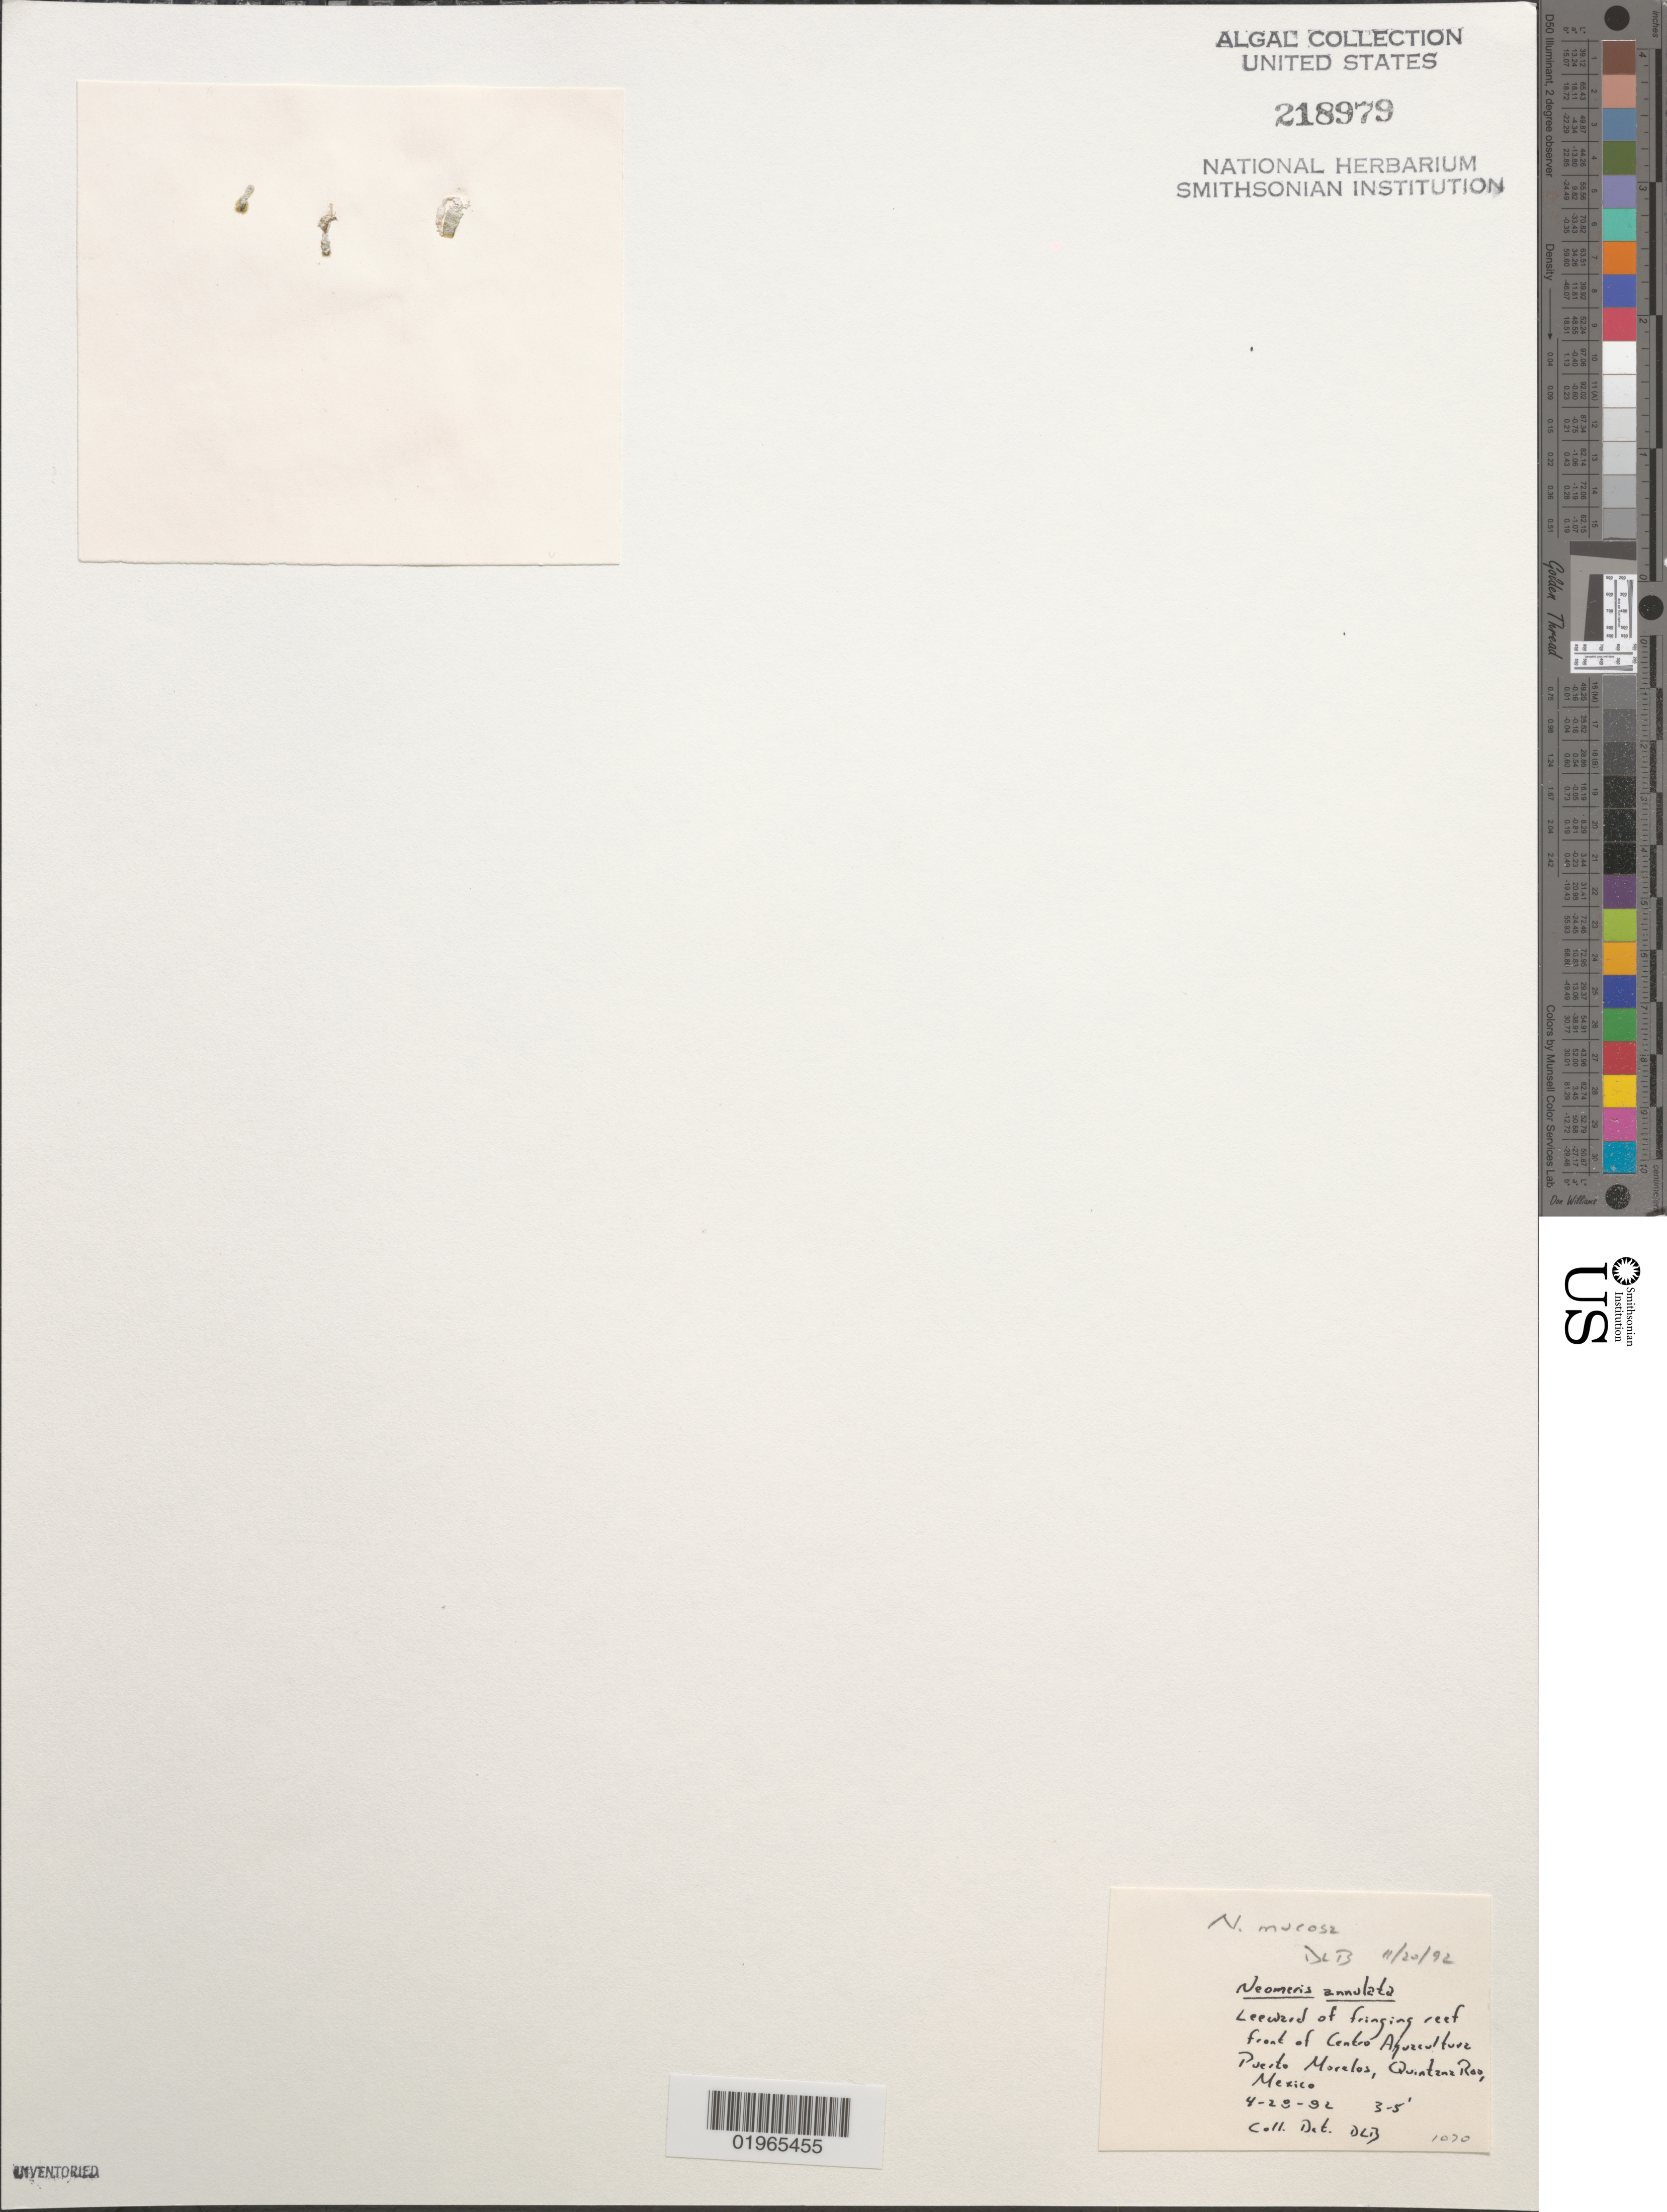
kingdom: Plantae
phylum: Chlorophyta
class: Ulvophyceae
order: Dasycladales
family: Dasycladaceae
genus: Neomeris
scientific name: Neomeris mucosa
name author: M. Howe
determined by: Ballantine, D. L.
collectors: D.L. Ballantine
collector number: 1070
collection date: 1992-04-28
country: Mexico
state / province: Quintana Roo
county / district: Puerto Morelos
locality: Leeward of fringing reef front of Centro Aquacultura.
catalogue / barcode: US 218979